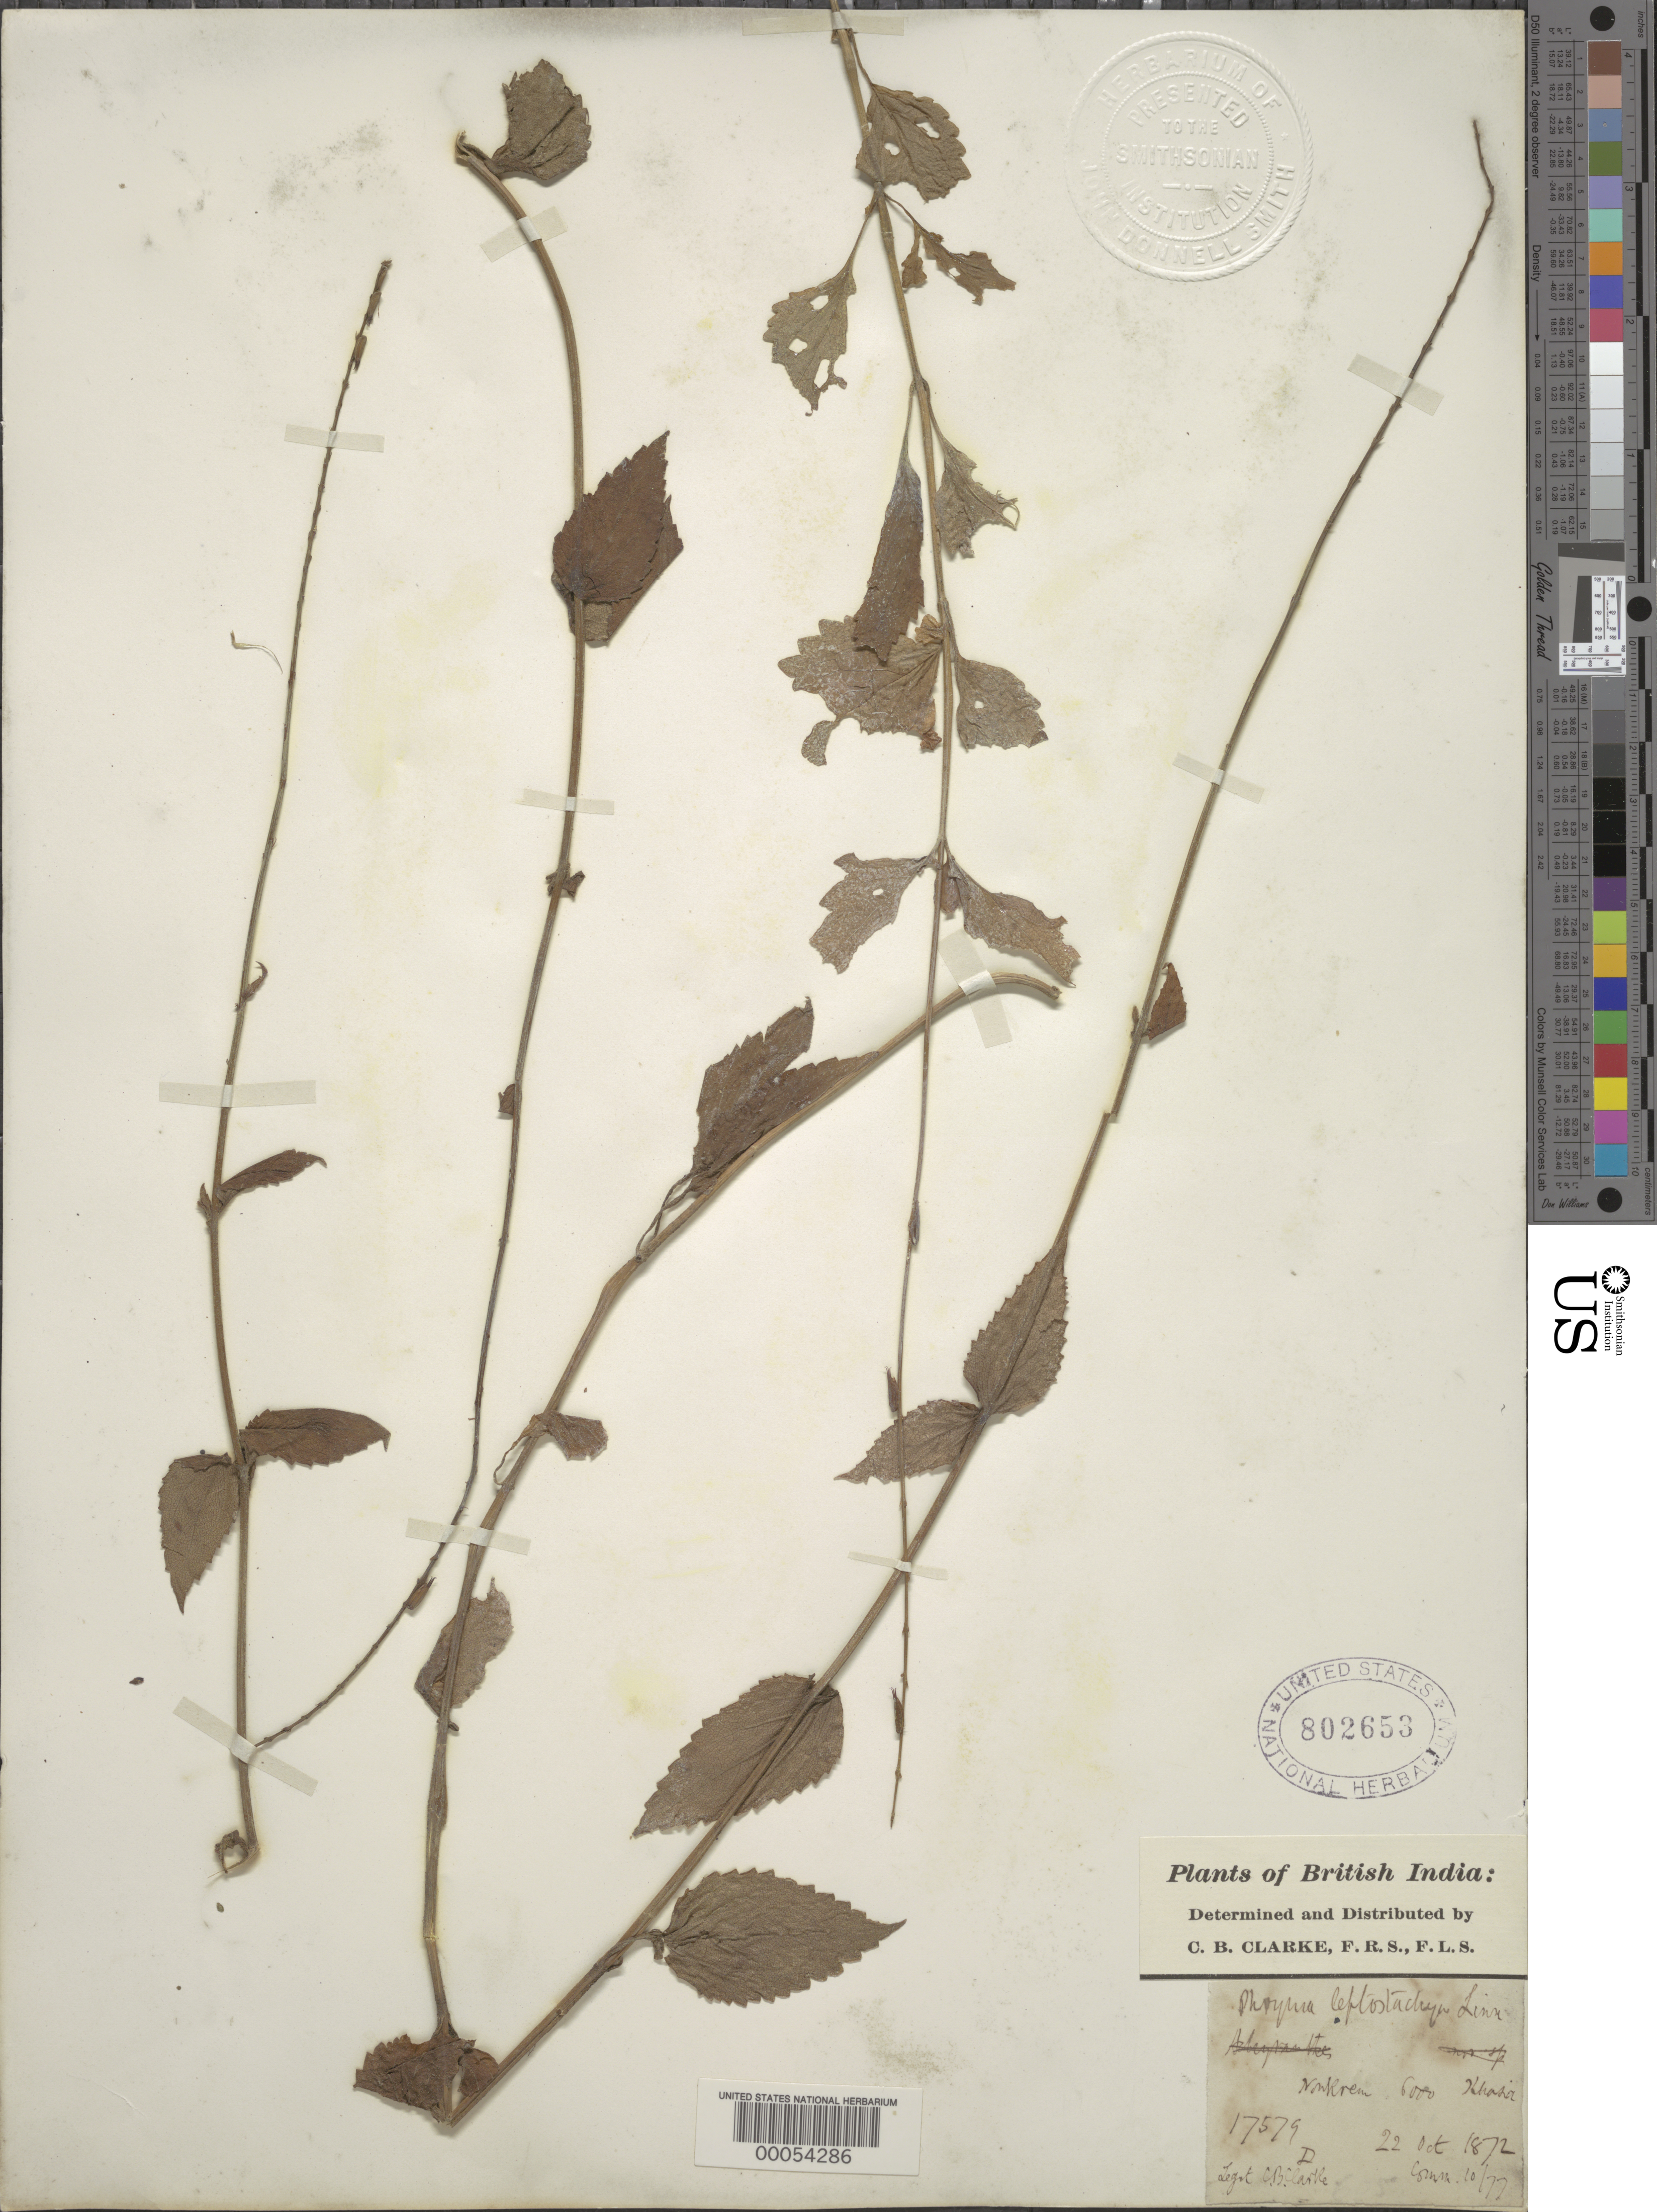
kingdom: Plantae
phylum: Tracheophyta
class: Magnoliopsida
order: Lamiales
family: Phrymaceae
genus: Phryma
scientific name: Phryma leptostachya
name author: L.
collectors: C. B. Clarke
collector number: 17579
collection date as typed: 22 Oct 1872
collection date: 1872-10-22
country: India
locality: Khasi hills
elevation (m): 1829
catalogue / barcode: US 802653